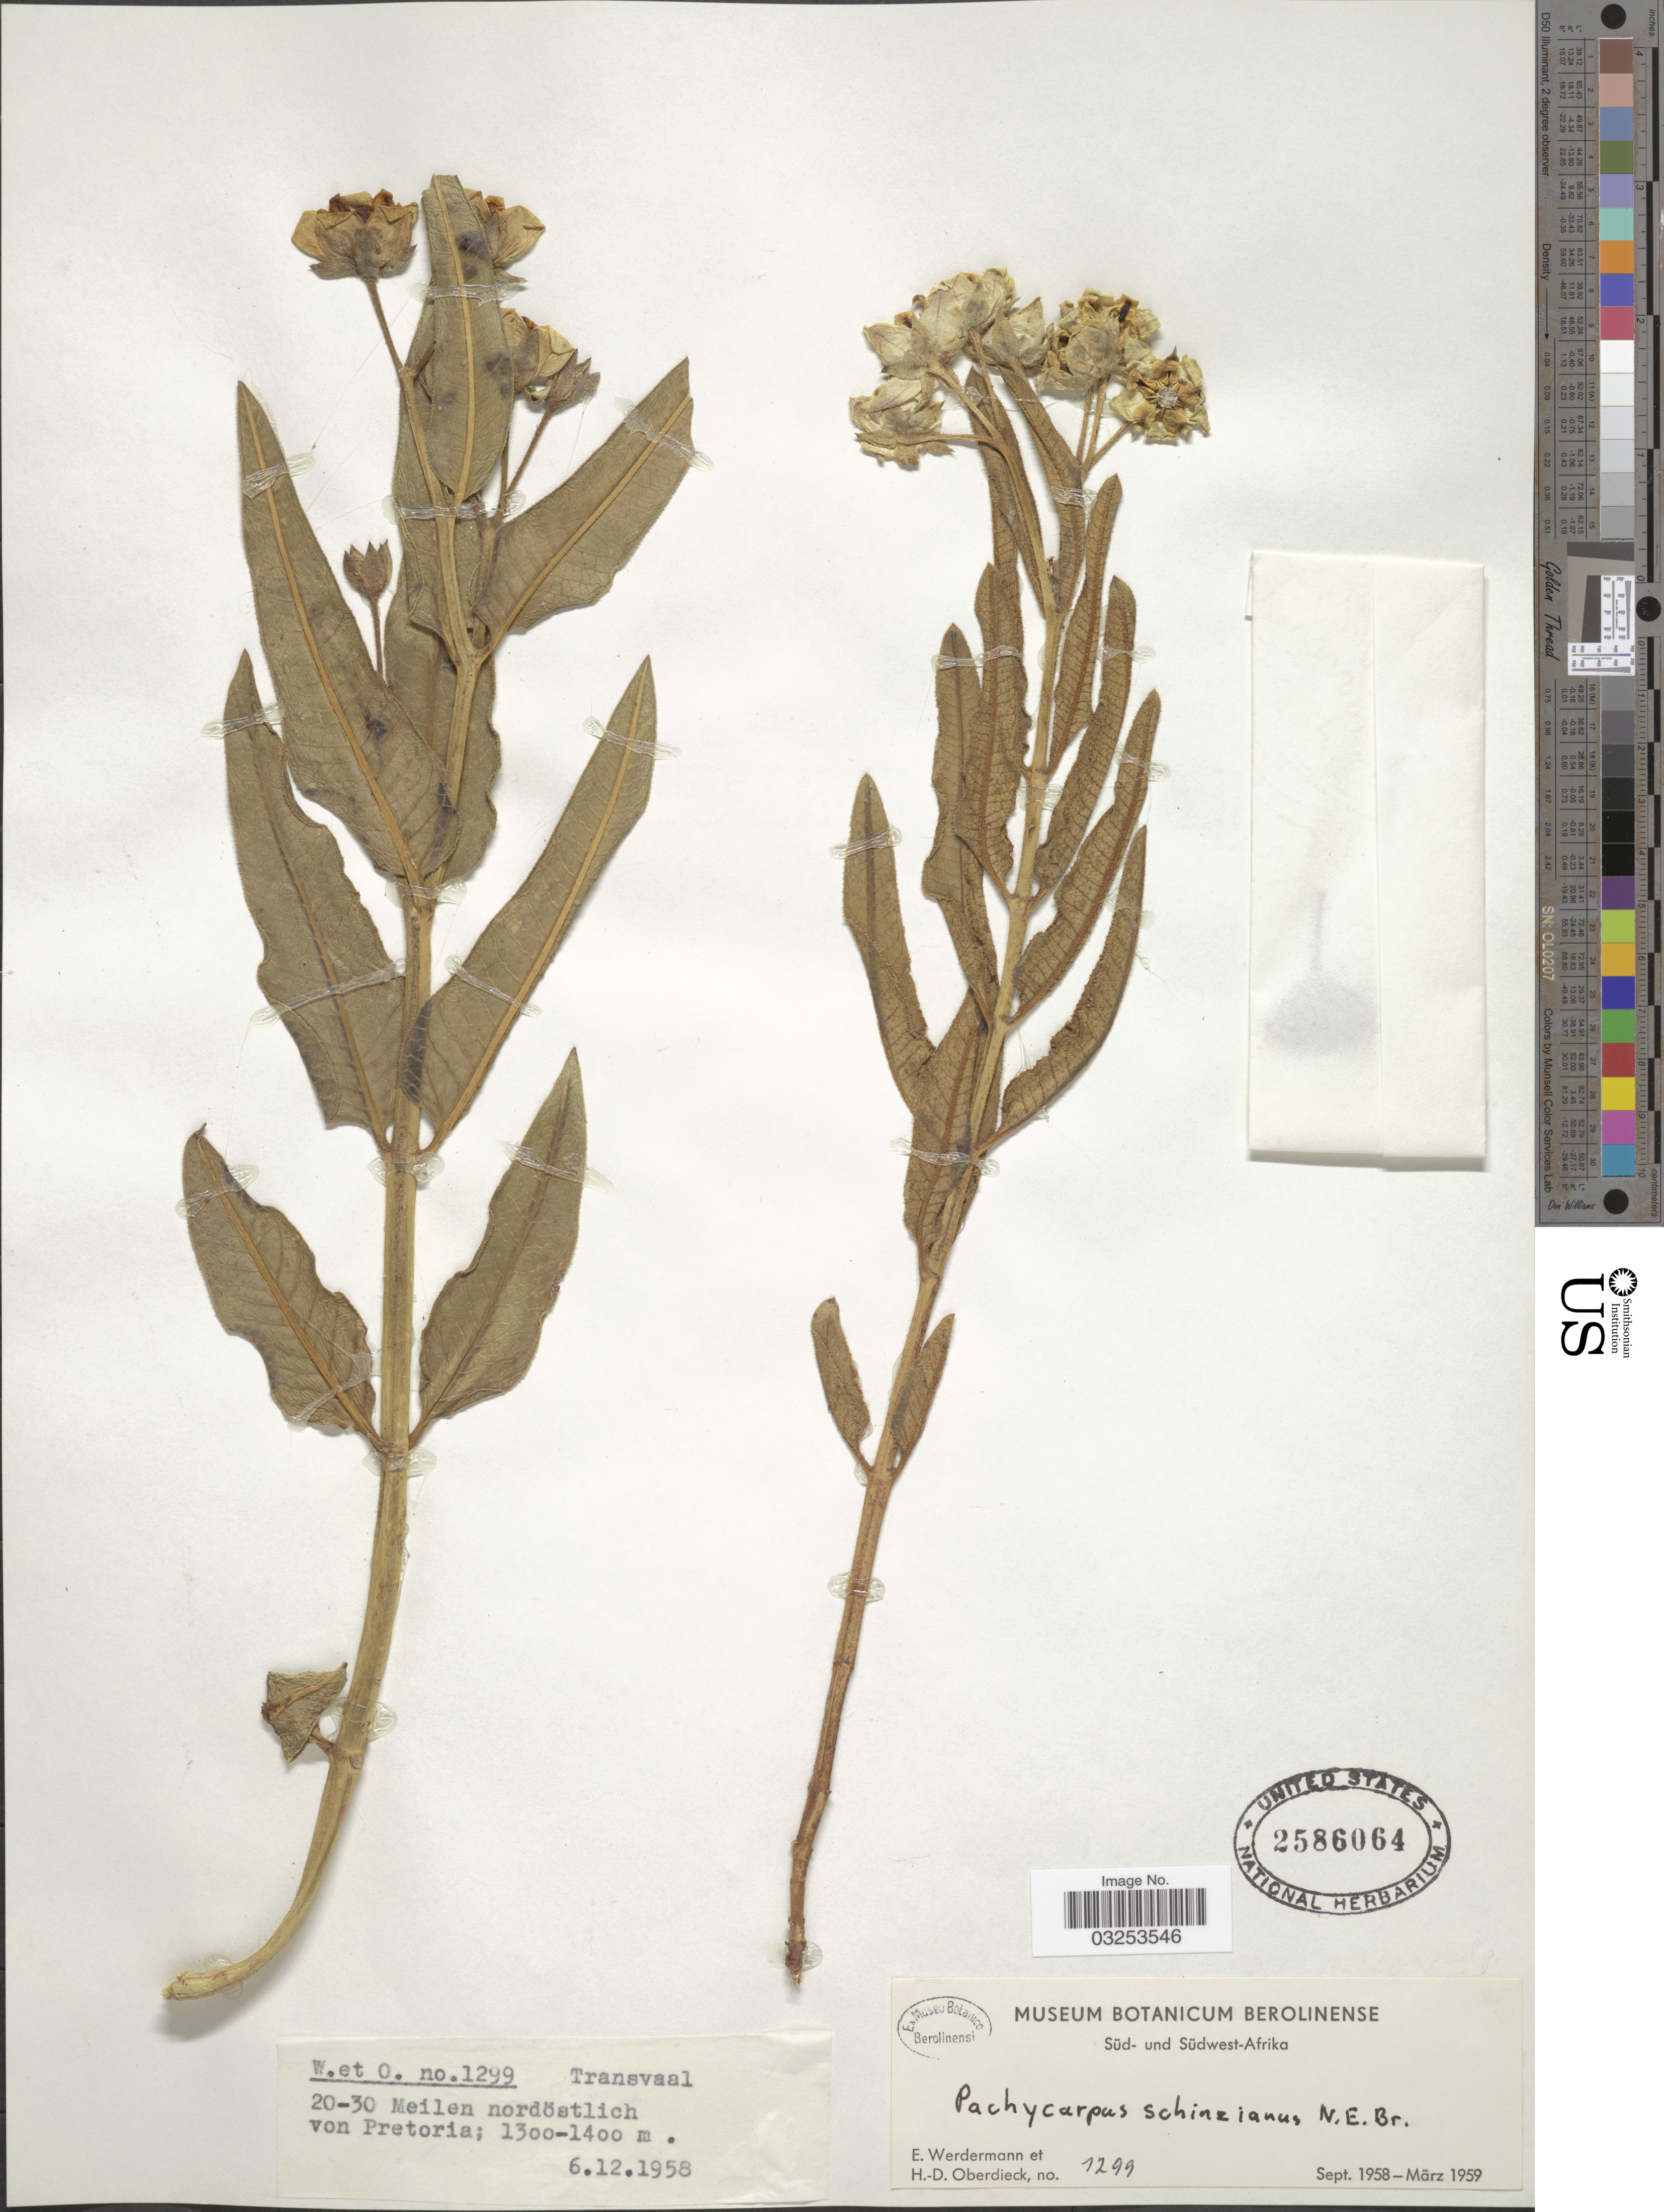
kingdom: Plantae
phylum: Tracheophyta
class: Magnoliopsida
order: Gentianales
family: Apocynaceae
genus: Pachycarpus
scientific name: Pachycarpus schinzianus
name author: (Schltr.) N.E. Br.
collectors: E. Werdermann & H. Oberdieck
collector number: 1299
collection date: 1958-12-06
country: South Africa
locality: Süd- und Südwest- Afrika. Transvaal. 20-30 Meilen nordöstlich von Pretoria.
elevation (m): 1300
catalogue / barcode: US 2586064